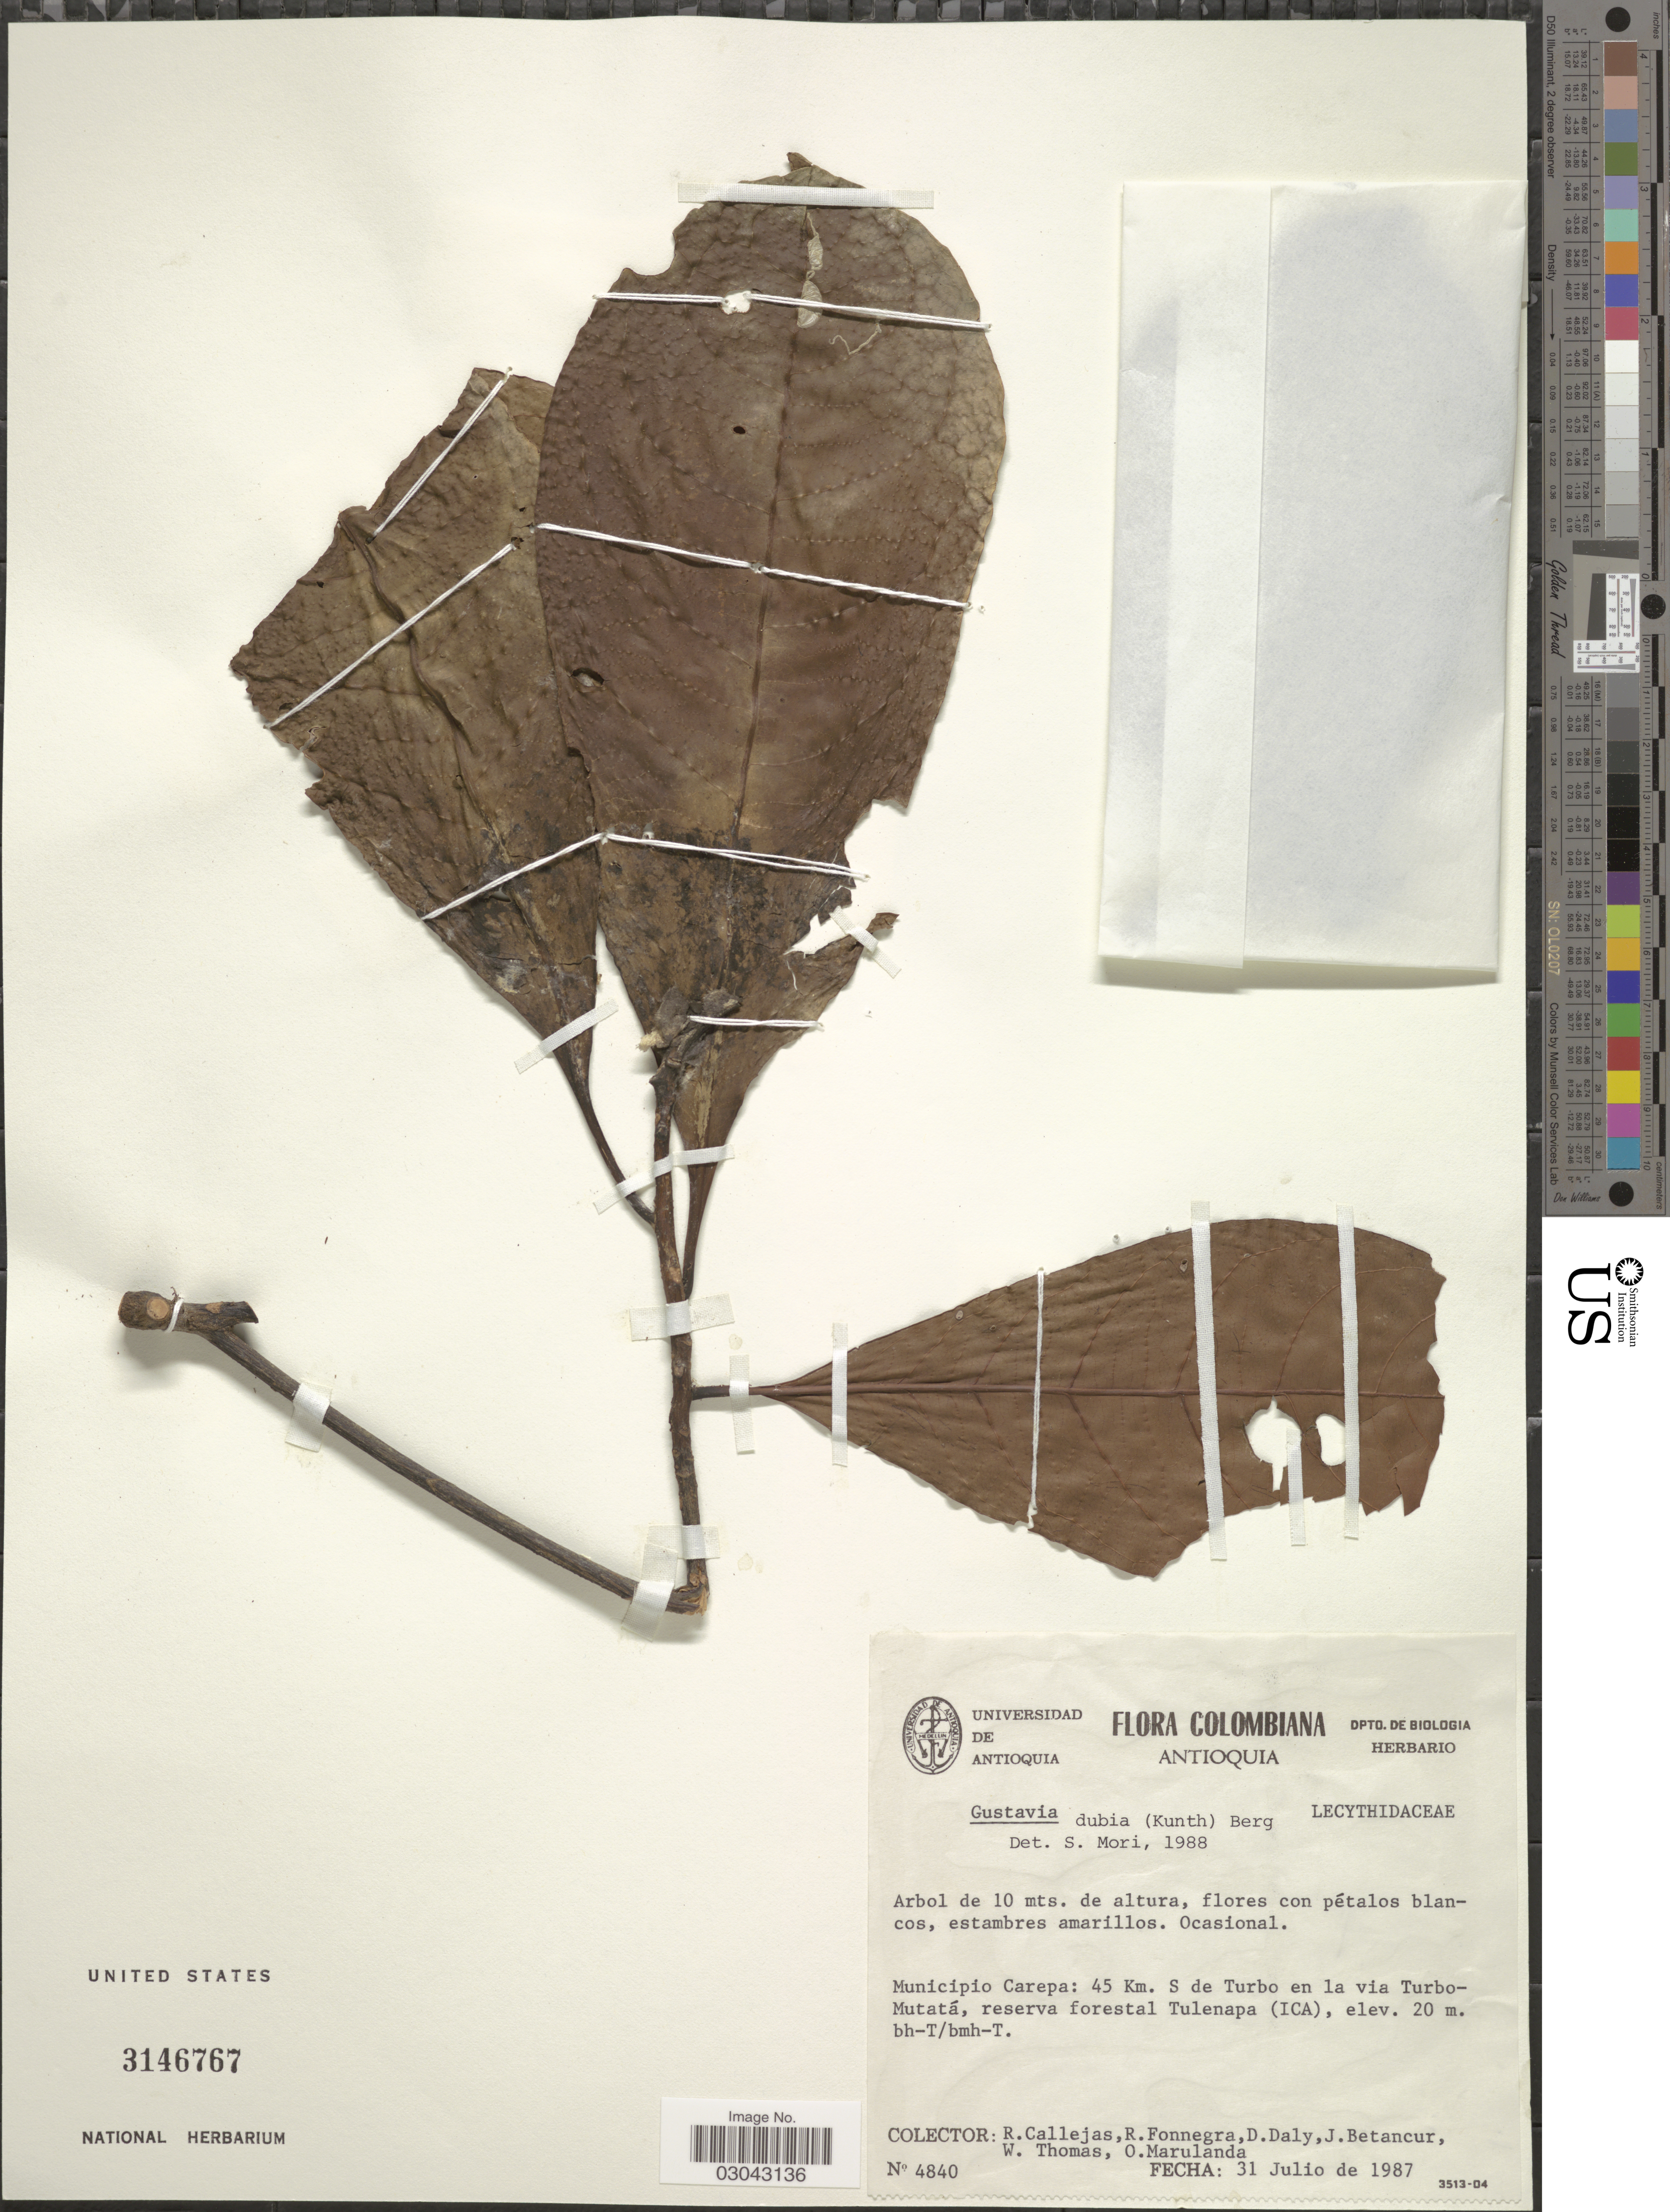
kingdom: Plantae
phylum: Tracheophyta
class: Magnoliopsida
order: Ericales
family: Lecythidaceae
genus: Gustavia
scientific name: Gustavia dubia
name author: (Kunth) O. Berg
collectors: R. Callejas, R. Fonnegra G., D. C. Daly, J. Betancur & et al.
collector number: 4840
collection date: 1987-07-31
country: Colombia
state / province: Antioquia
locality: Municipio Carepa: 45 Km. S de Turbo en la via Turbo-Mutatá, reserva forestal Tulenapa (ICA).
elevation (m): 20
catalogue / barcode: US 3146767